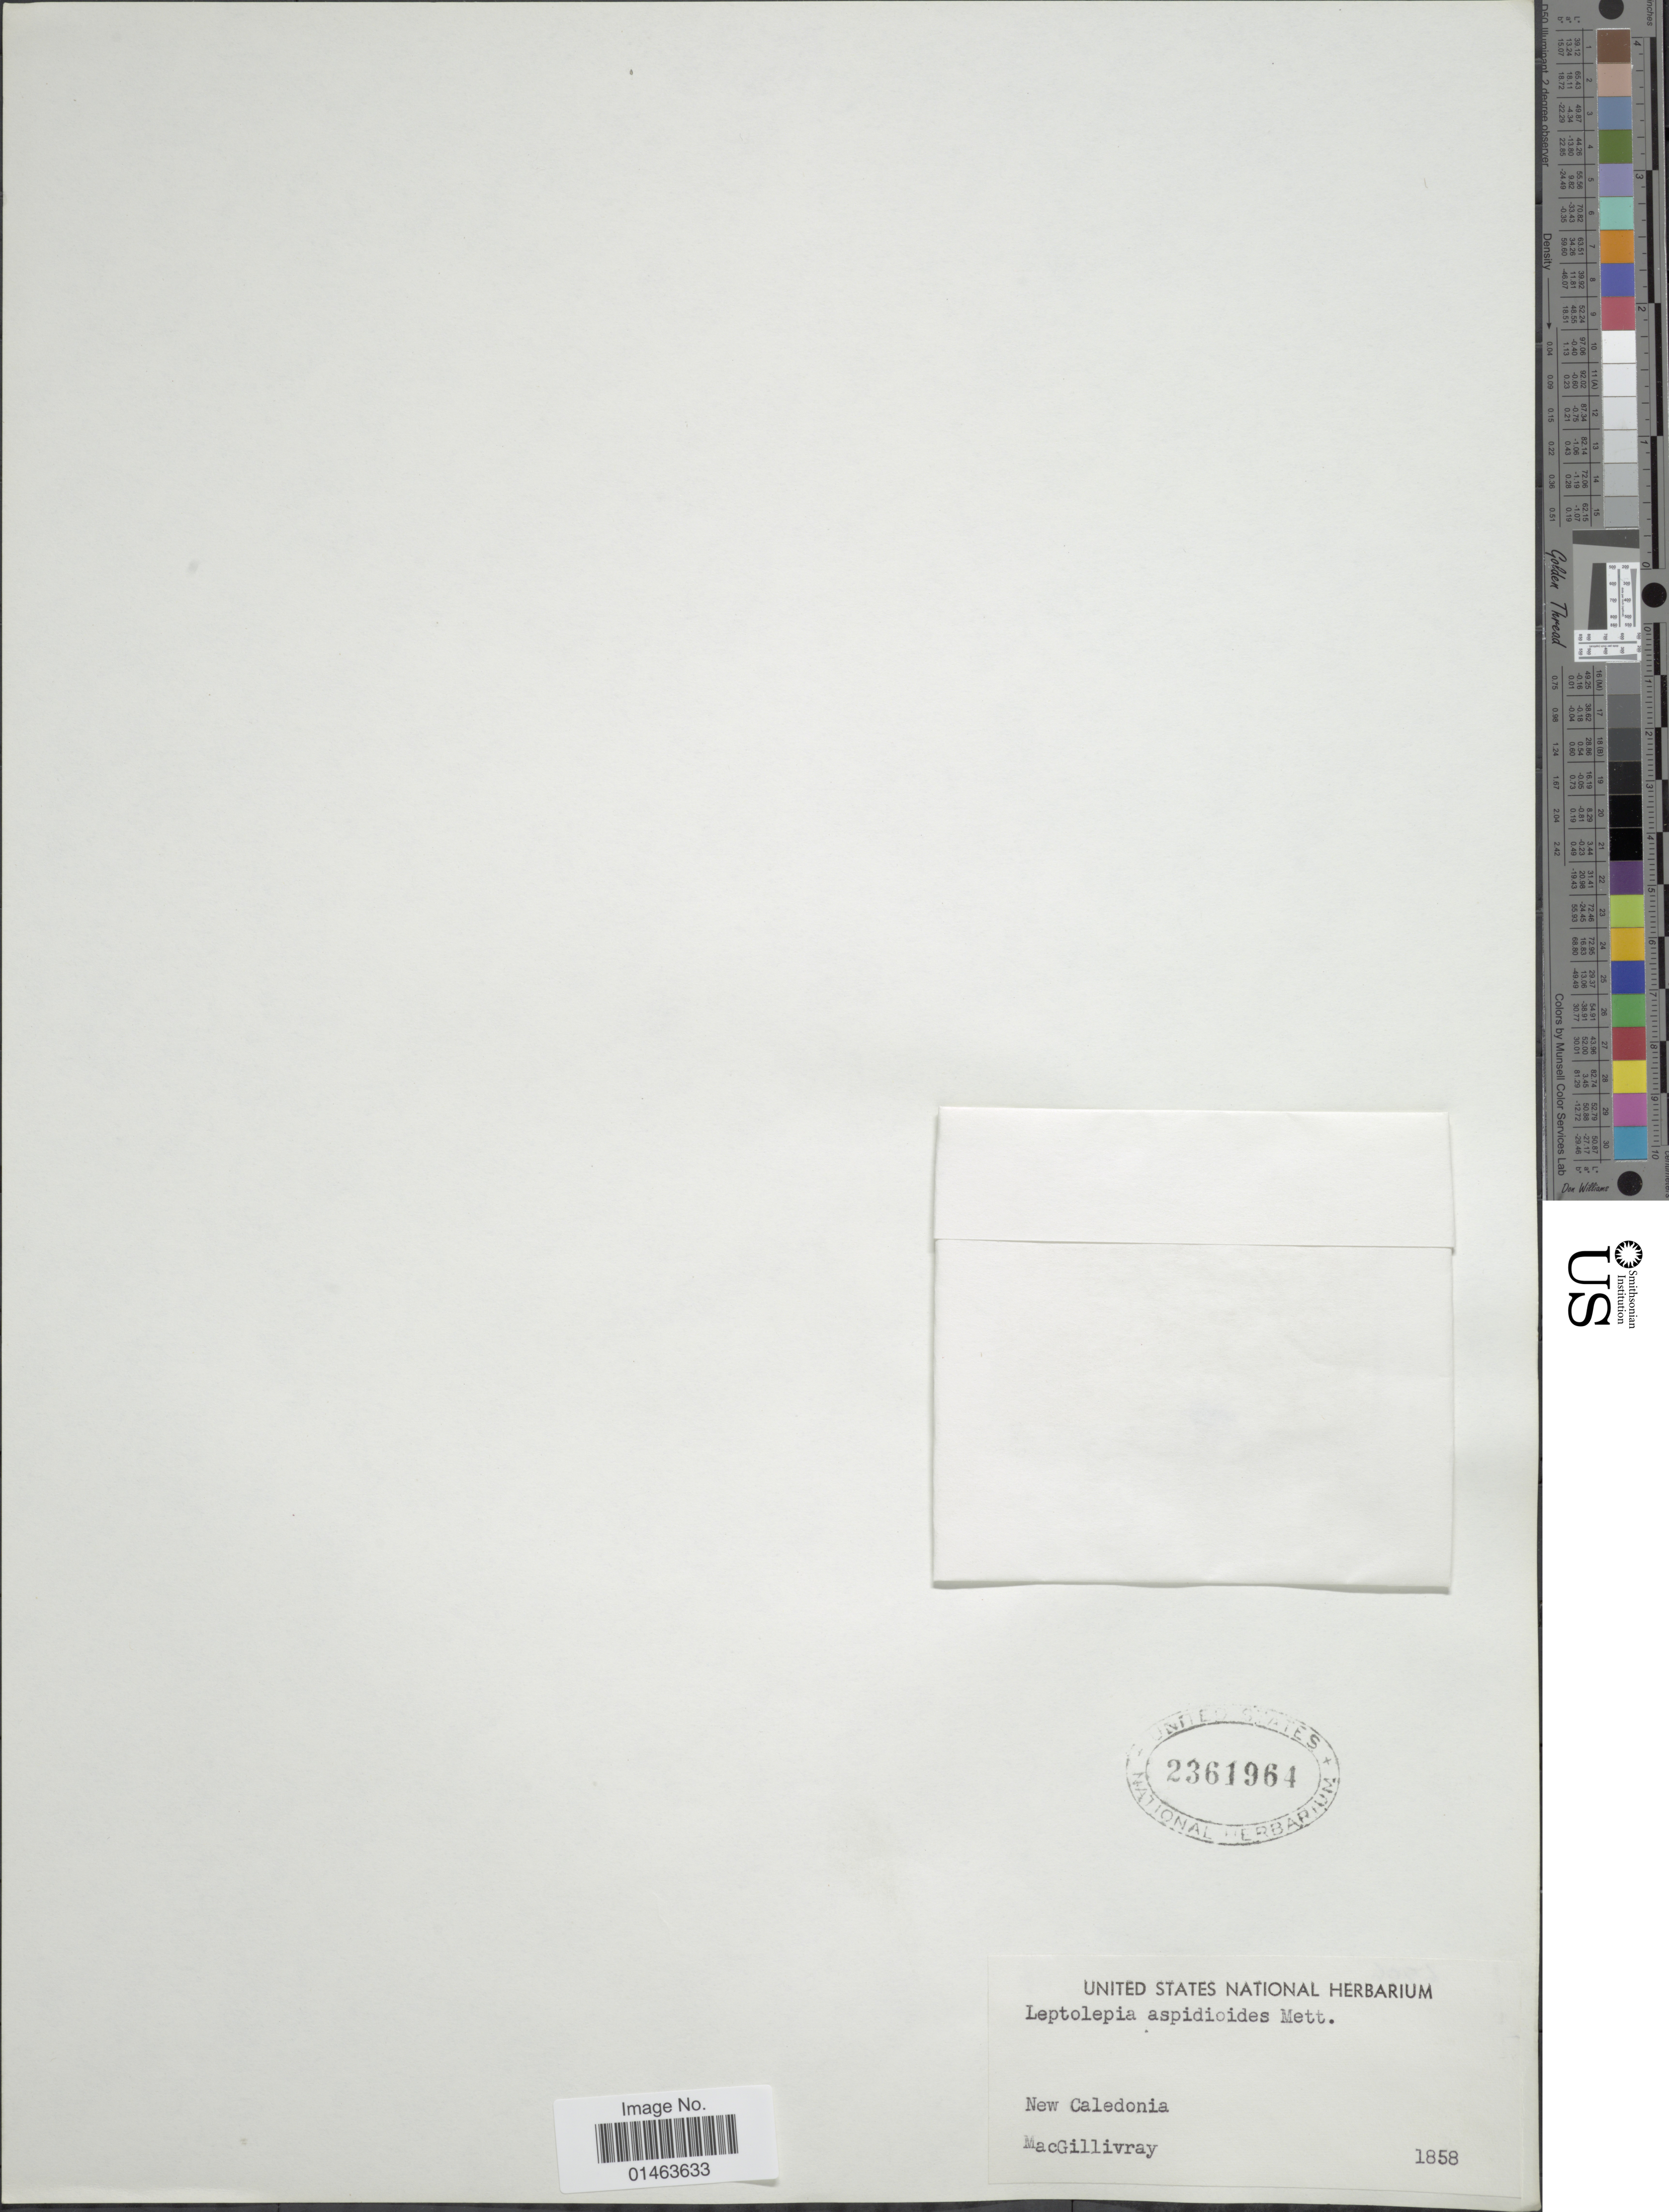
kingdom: Plantae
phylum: Tracheophyta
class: Polypodiopsida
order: Polypodiales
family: Dennstaedtiaceae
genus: Oenotrichia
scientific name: Oenotrichia maxima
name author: (E. Fourn.) Copel.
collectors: Macgillivray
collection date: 1858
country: New Caledonia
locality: New Caledonia.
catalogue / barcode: US 2361964